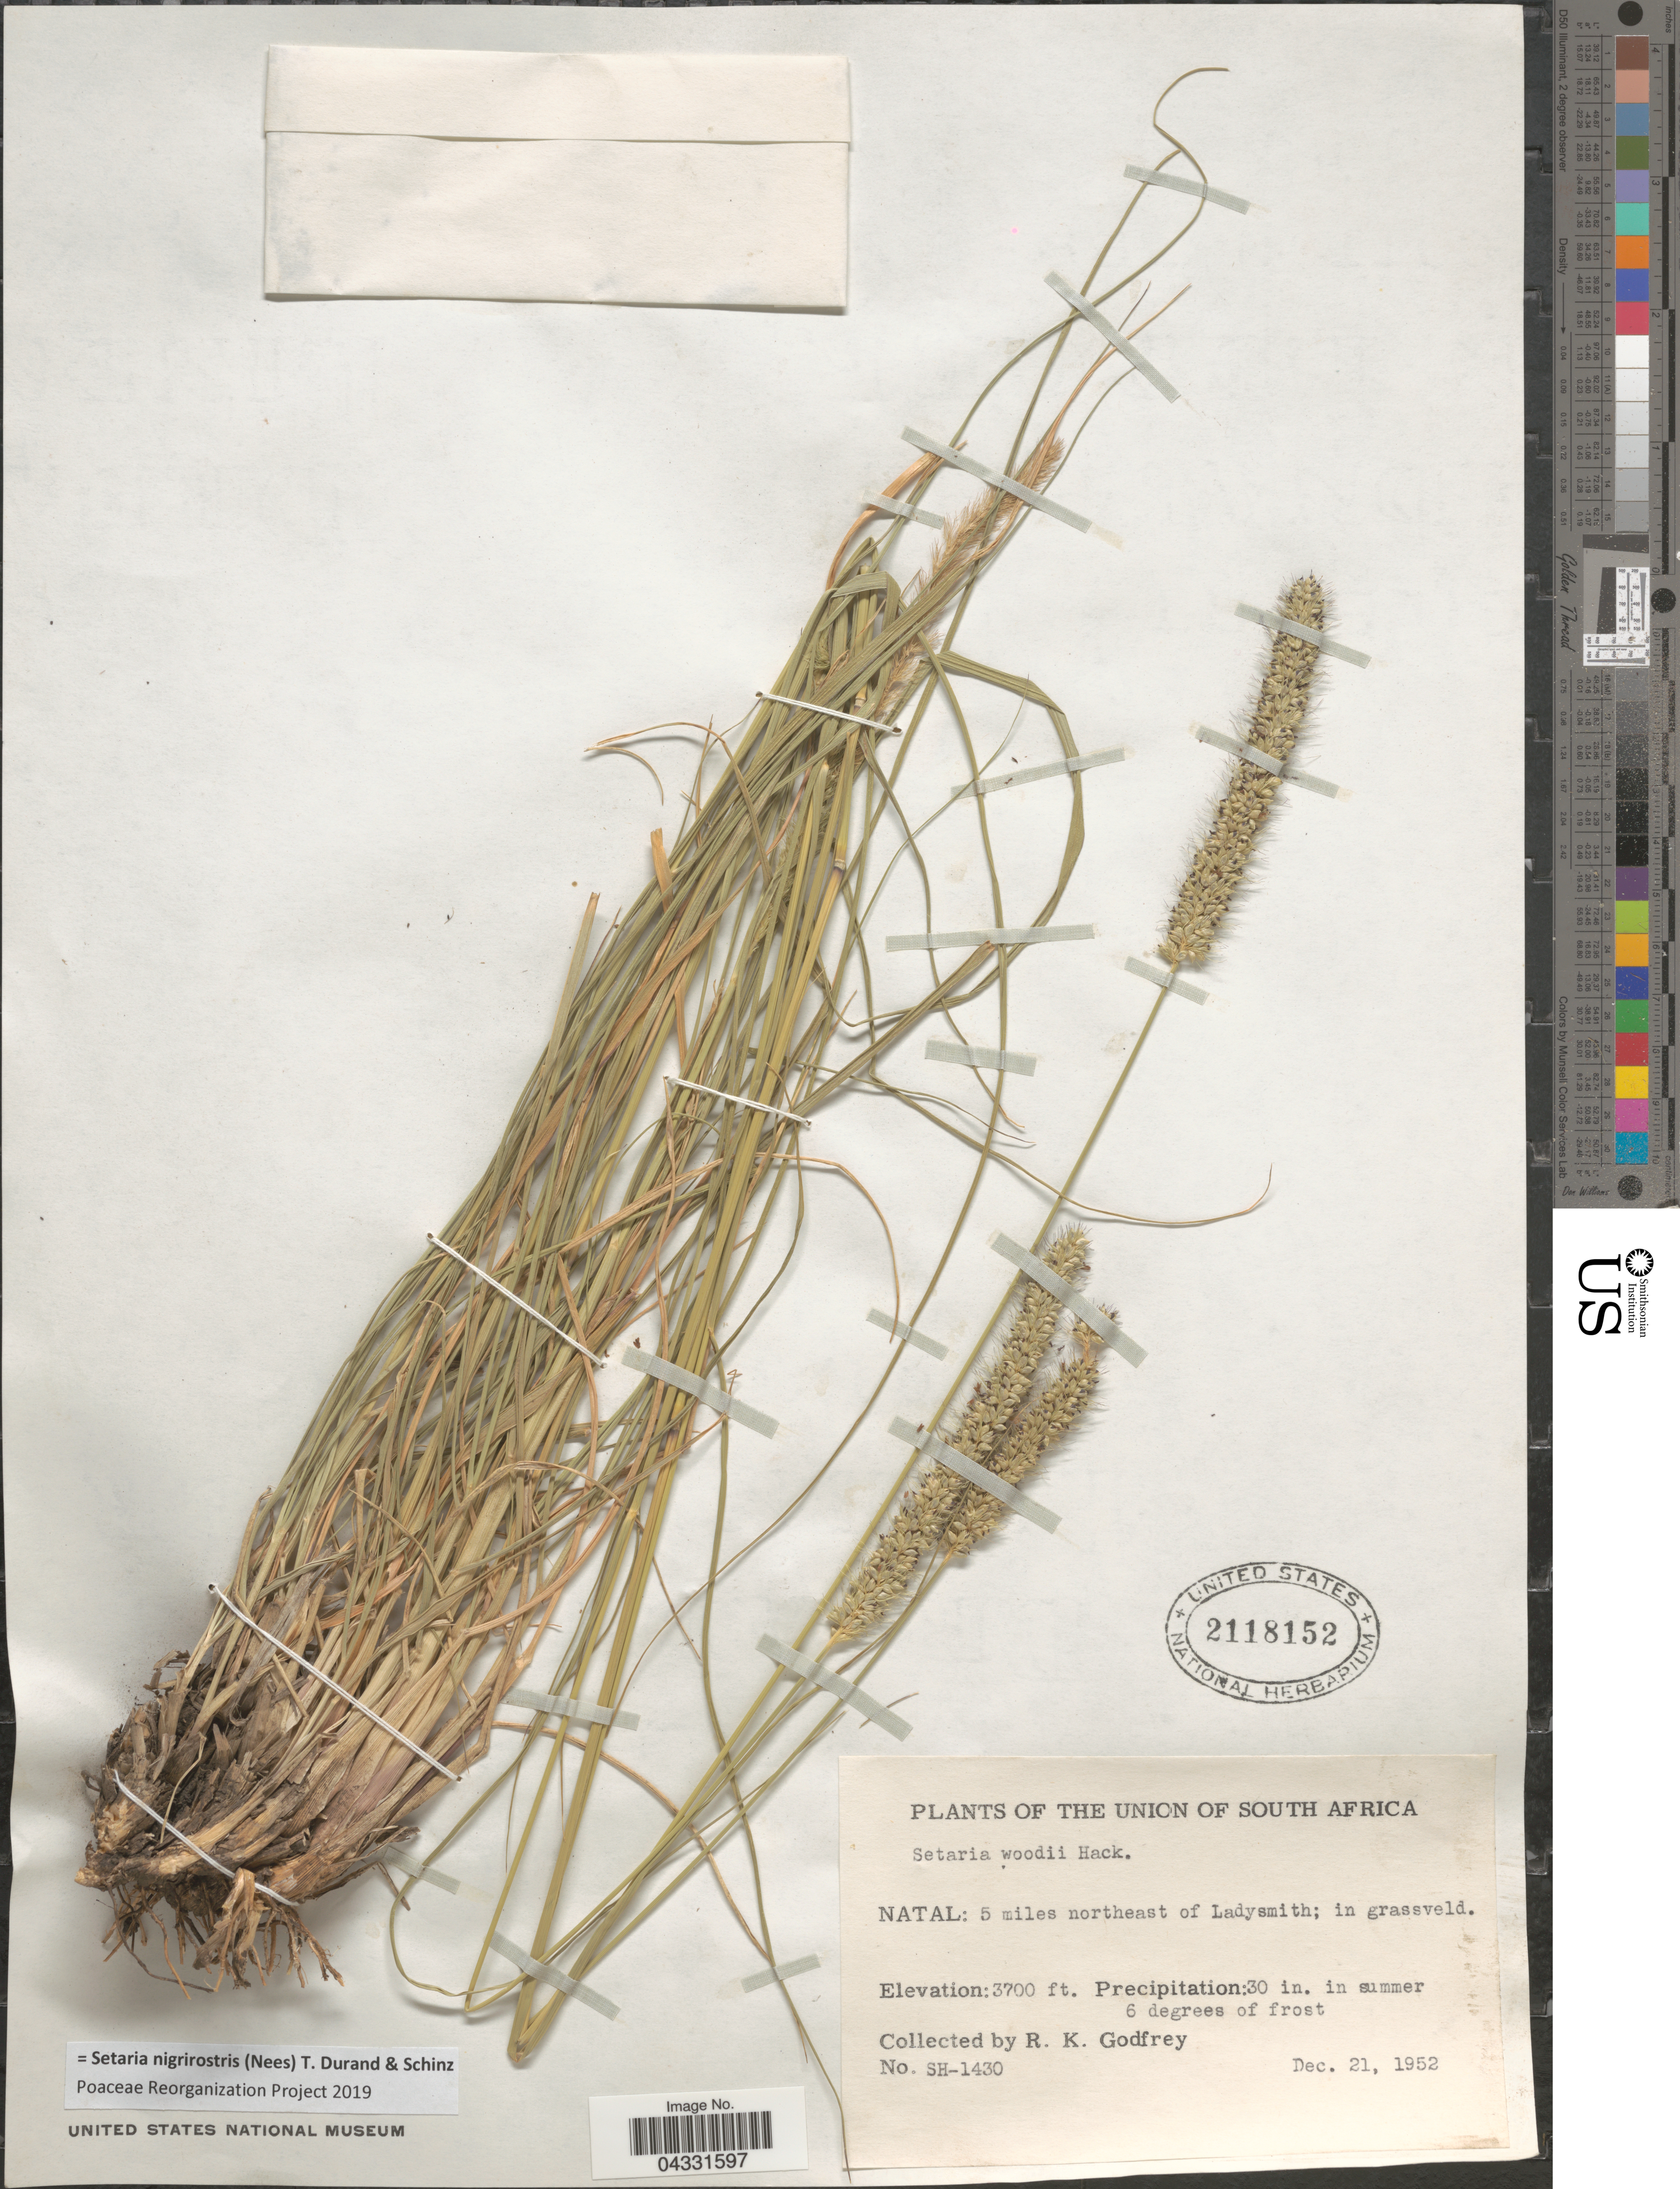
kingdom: Plantae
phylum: Tracheophyta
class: Liliopsida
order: Poales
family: Poaceae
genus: Setaria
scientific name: Setaria nigrirostris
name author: (Nees) Durand & Schinz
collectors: R. K. Godfrey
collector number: SH-1430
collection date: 1952-12-21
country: South Africa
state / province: KwaZulu-Natal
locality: Union of South Africa. Natal: 5 miles northeast of Ladysmith; in grassveld.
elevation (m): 1128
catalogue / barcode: US 2118152